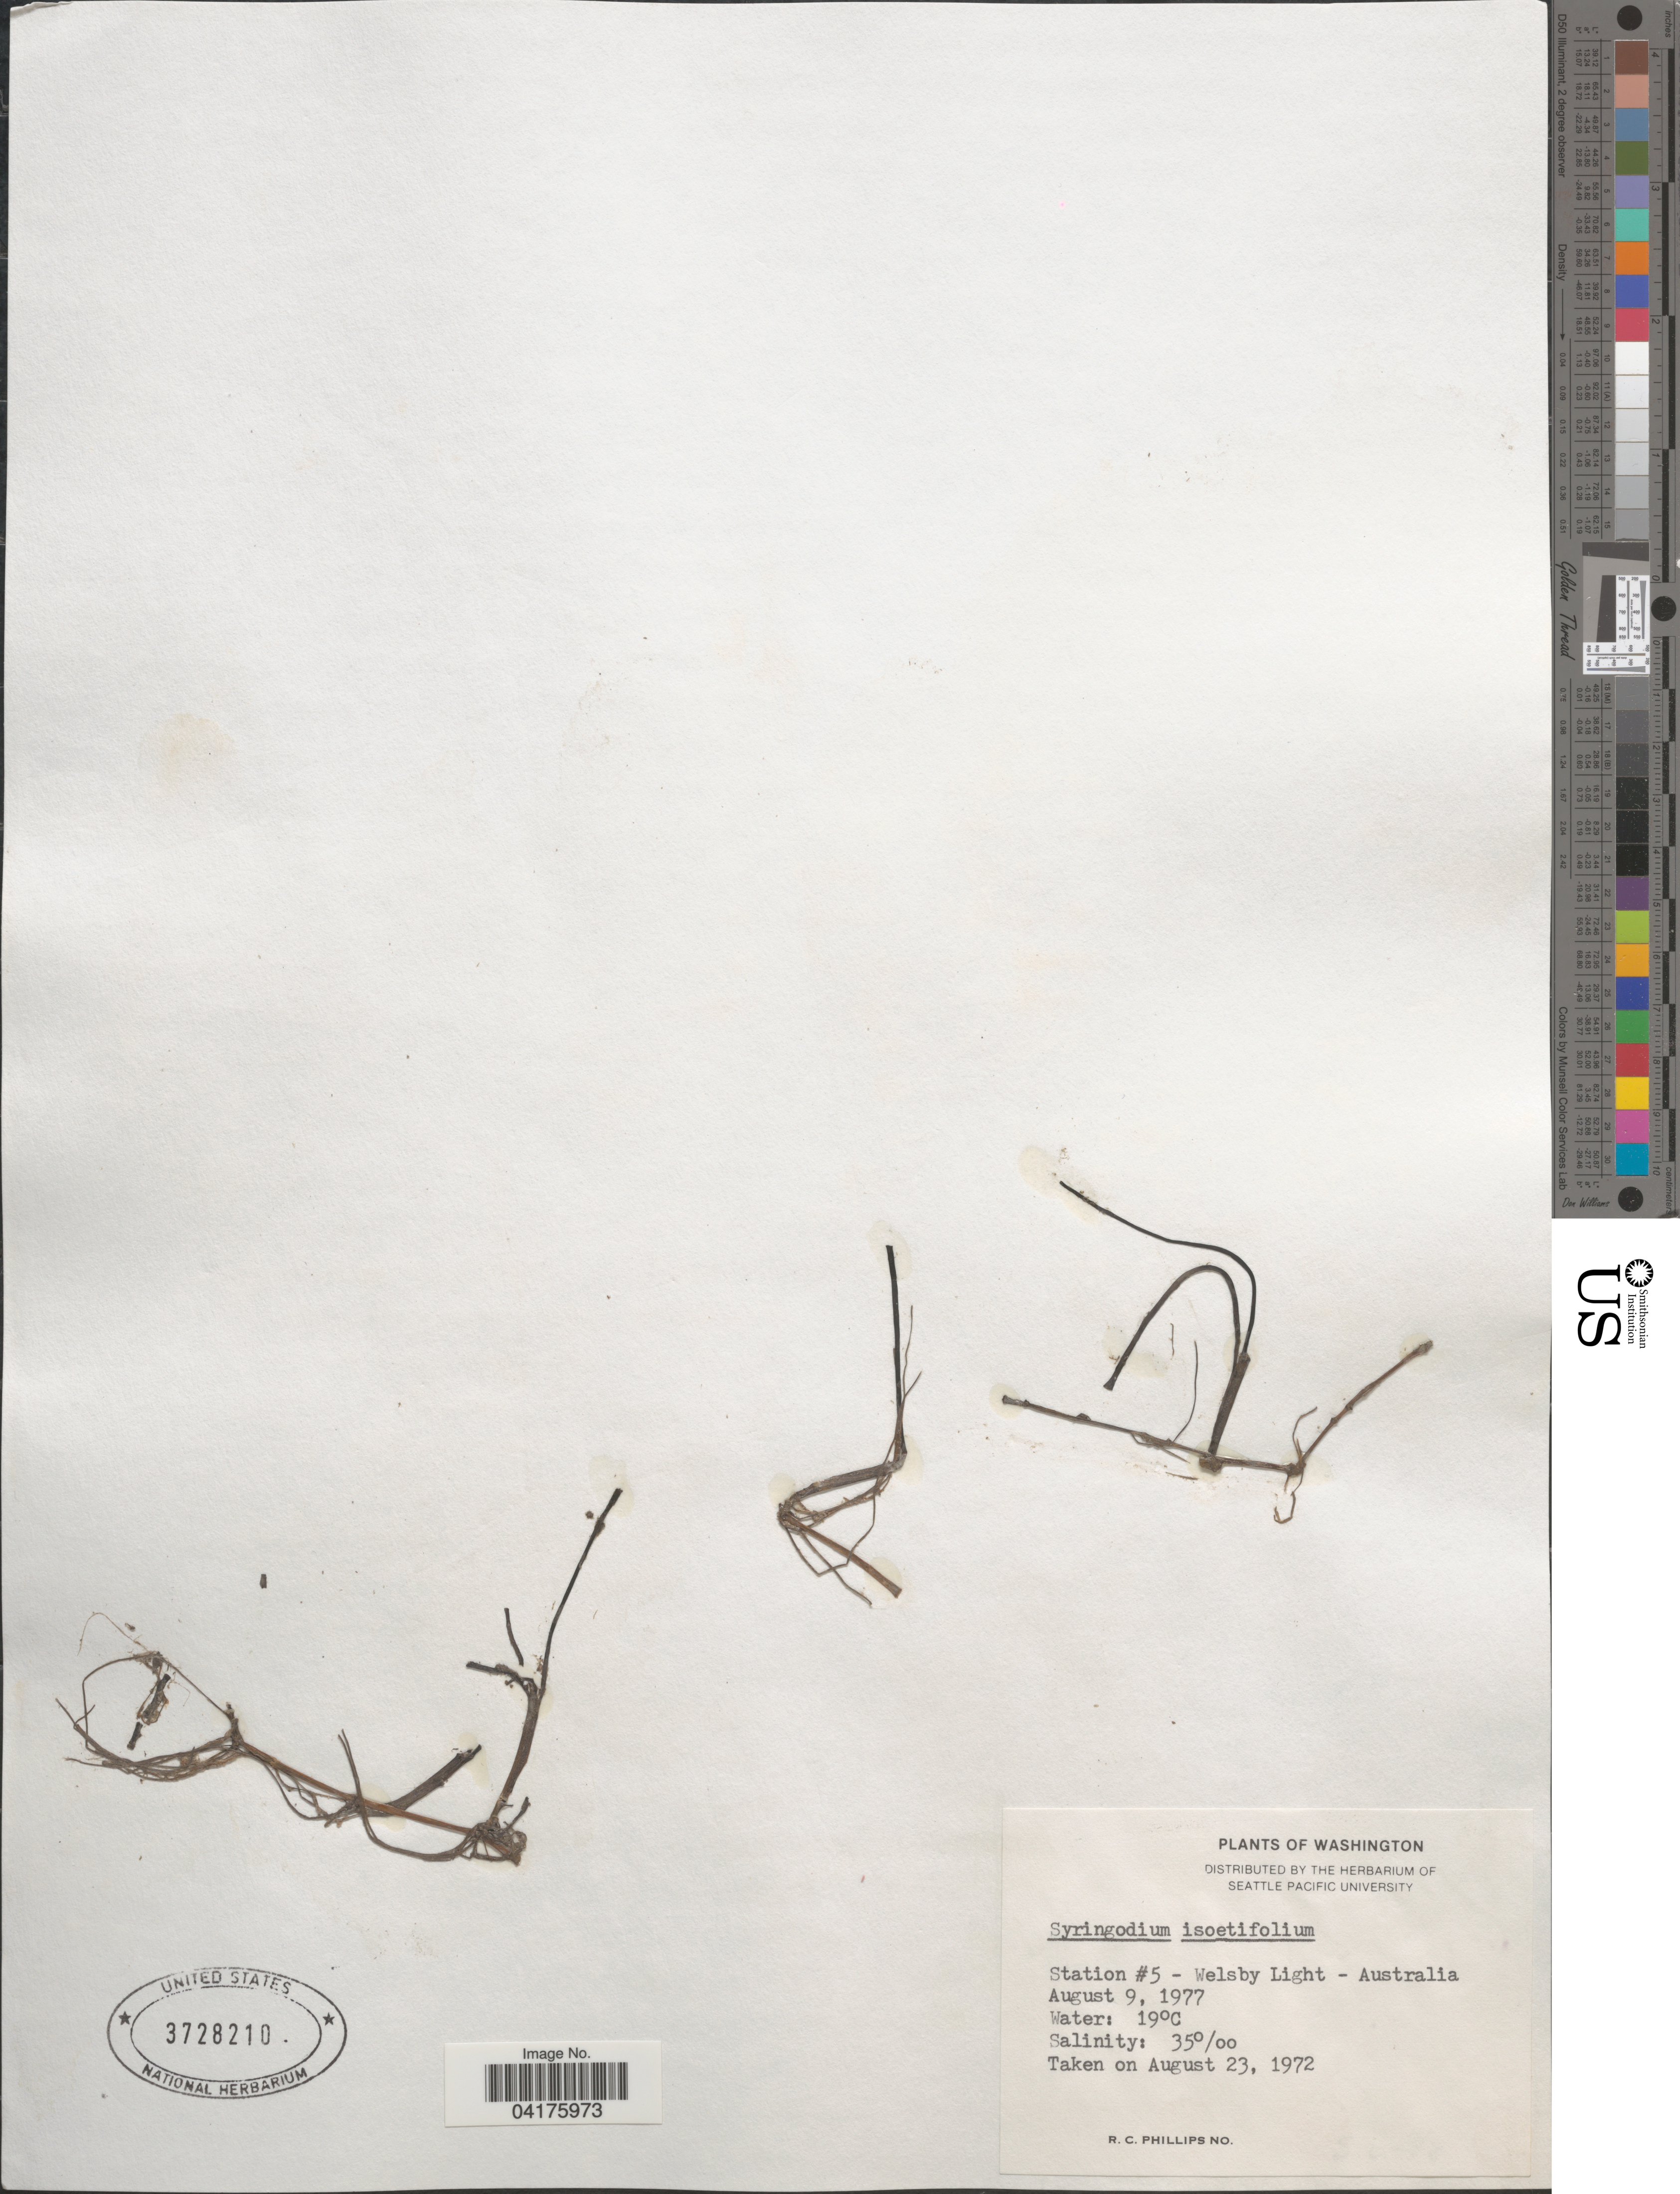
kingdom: Plantae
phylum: Tracheophyta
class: Liliopsida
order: Alismatales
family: Cymodoceaceae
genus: Syringodium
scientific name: Syringodium isoetifolium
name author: (Asch.) Dandy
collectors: R. C. Phillips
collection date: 1977-08-09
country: Australia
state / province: Queensland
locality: Station #5 - Welsby Light.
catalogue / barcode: US 3728210